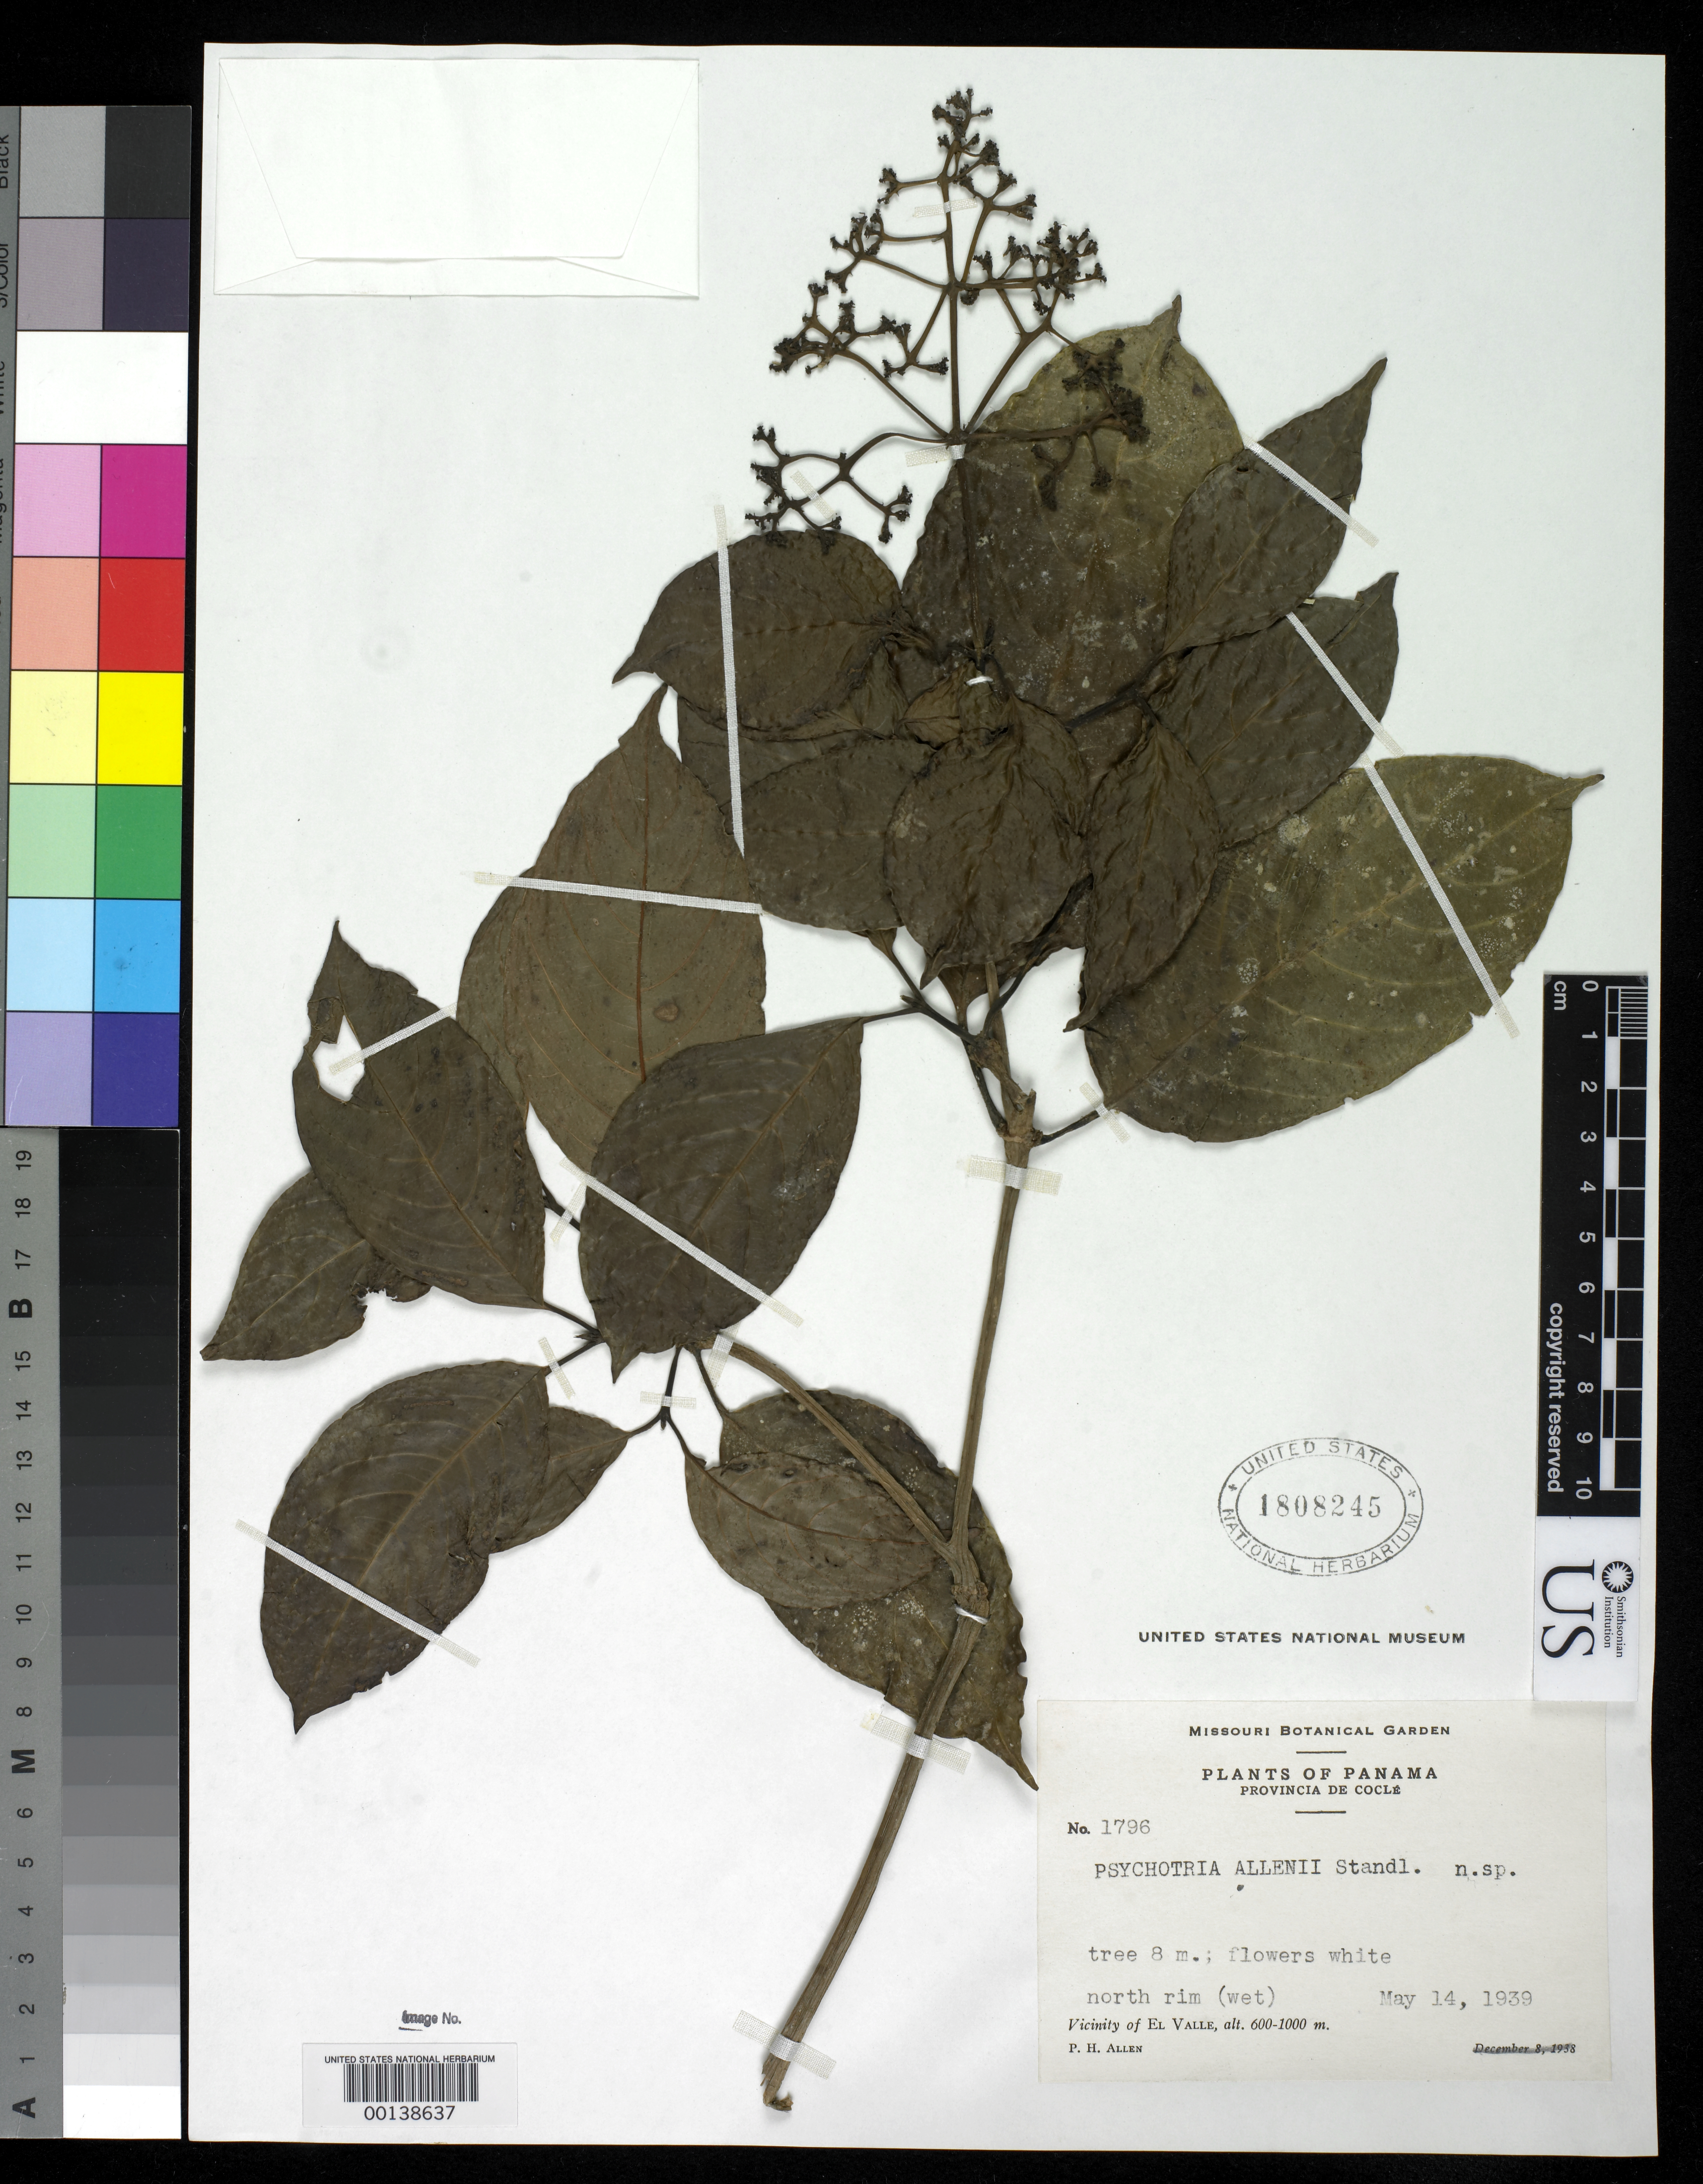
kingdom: Plantae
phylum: Tracheophyta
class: Magnoliopsida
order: Gentianales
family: Rubiaceae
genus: Psychotria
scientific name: Psychotria allenii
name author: Standl. in Woodson & Schery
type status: Isotype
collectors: P. H. Allen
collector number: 1796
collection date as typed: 14 May 1939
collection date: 1939-05-14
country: Panama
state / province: Coclé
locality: Vicinity of el Valle.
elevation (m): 600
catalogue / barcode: US 1808245